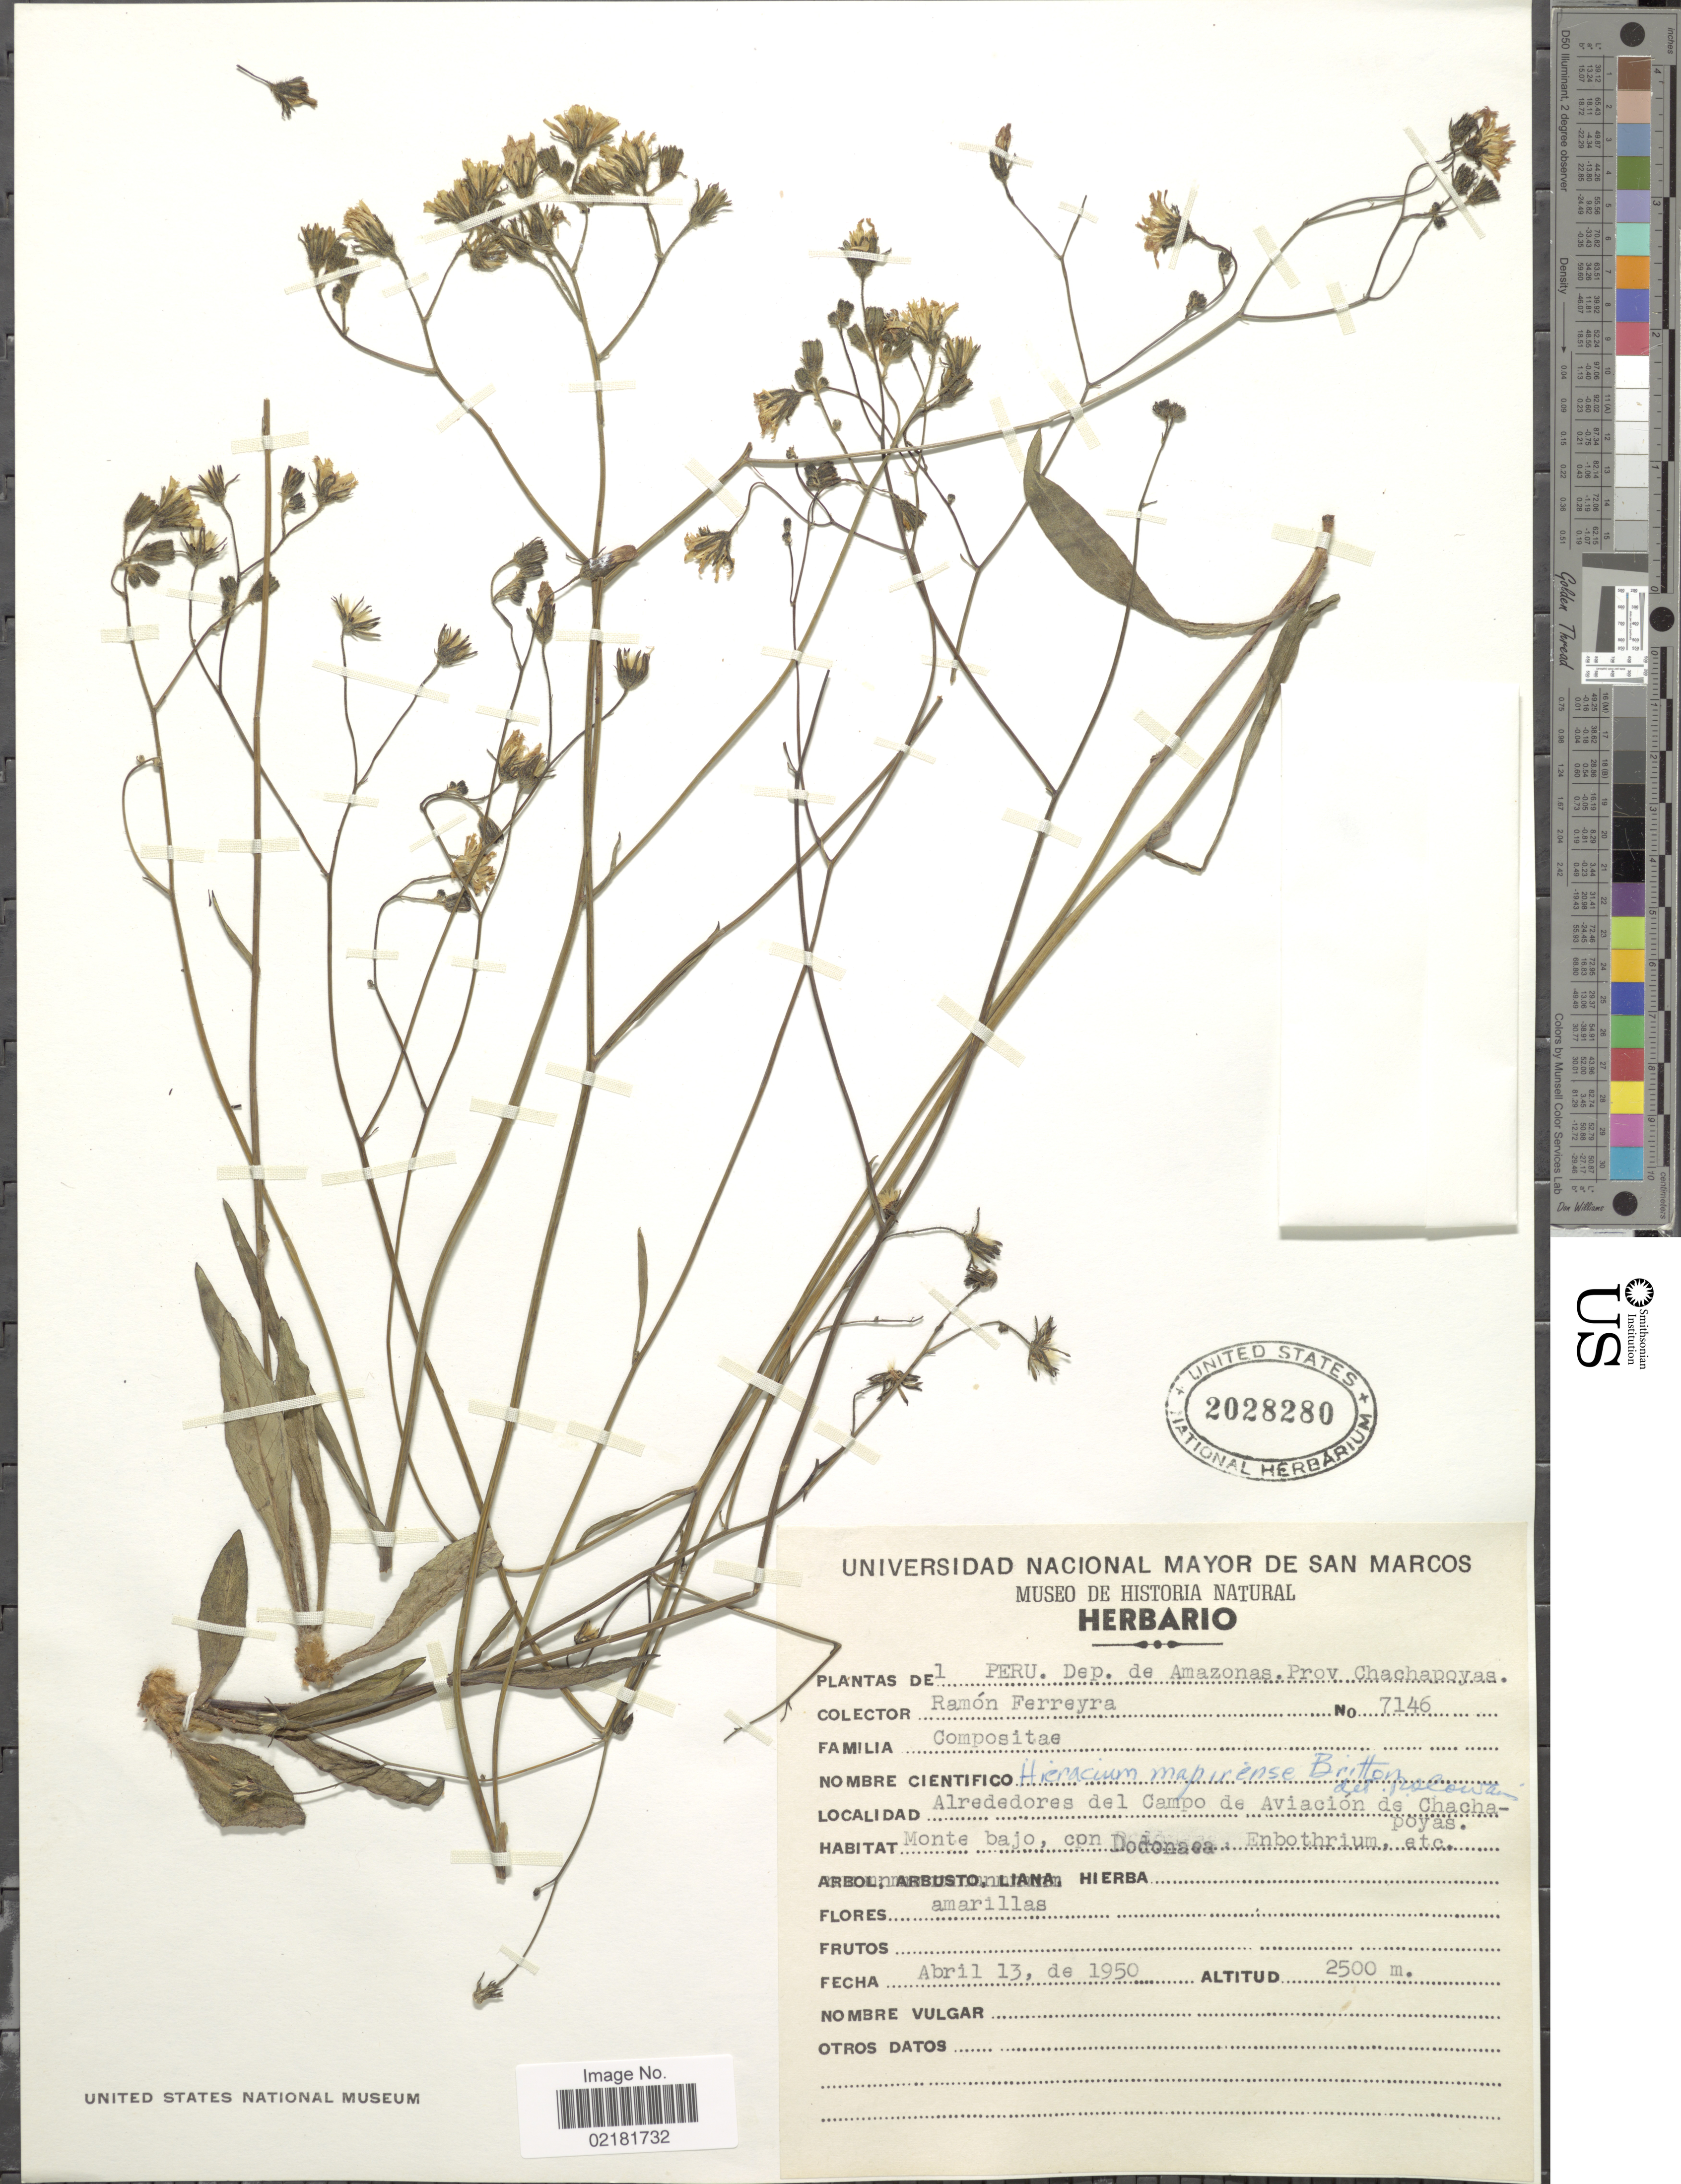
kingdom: Plantae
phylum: Tracheophyta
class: Magnoliopsida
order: Asterales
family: Asteraceae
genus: Hieracium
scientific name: Hieracium loxense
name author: Benth.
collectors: R. A. Ferreyra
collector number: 7146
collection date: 1950-04-13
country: Peru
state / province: Amazonas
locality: Prov. Chachapoyas, alrededores del Campo de Aviacion de Chachapoyas.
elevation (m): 2500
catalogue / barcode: US 2028280